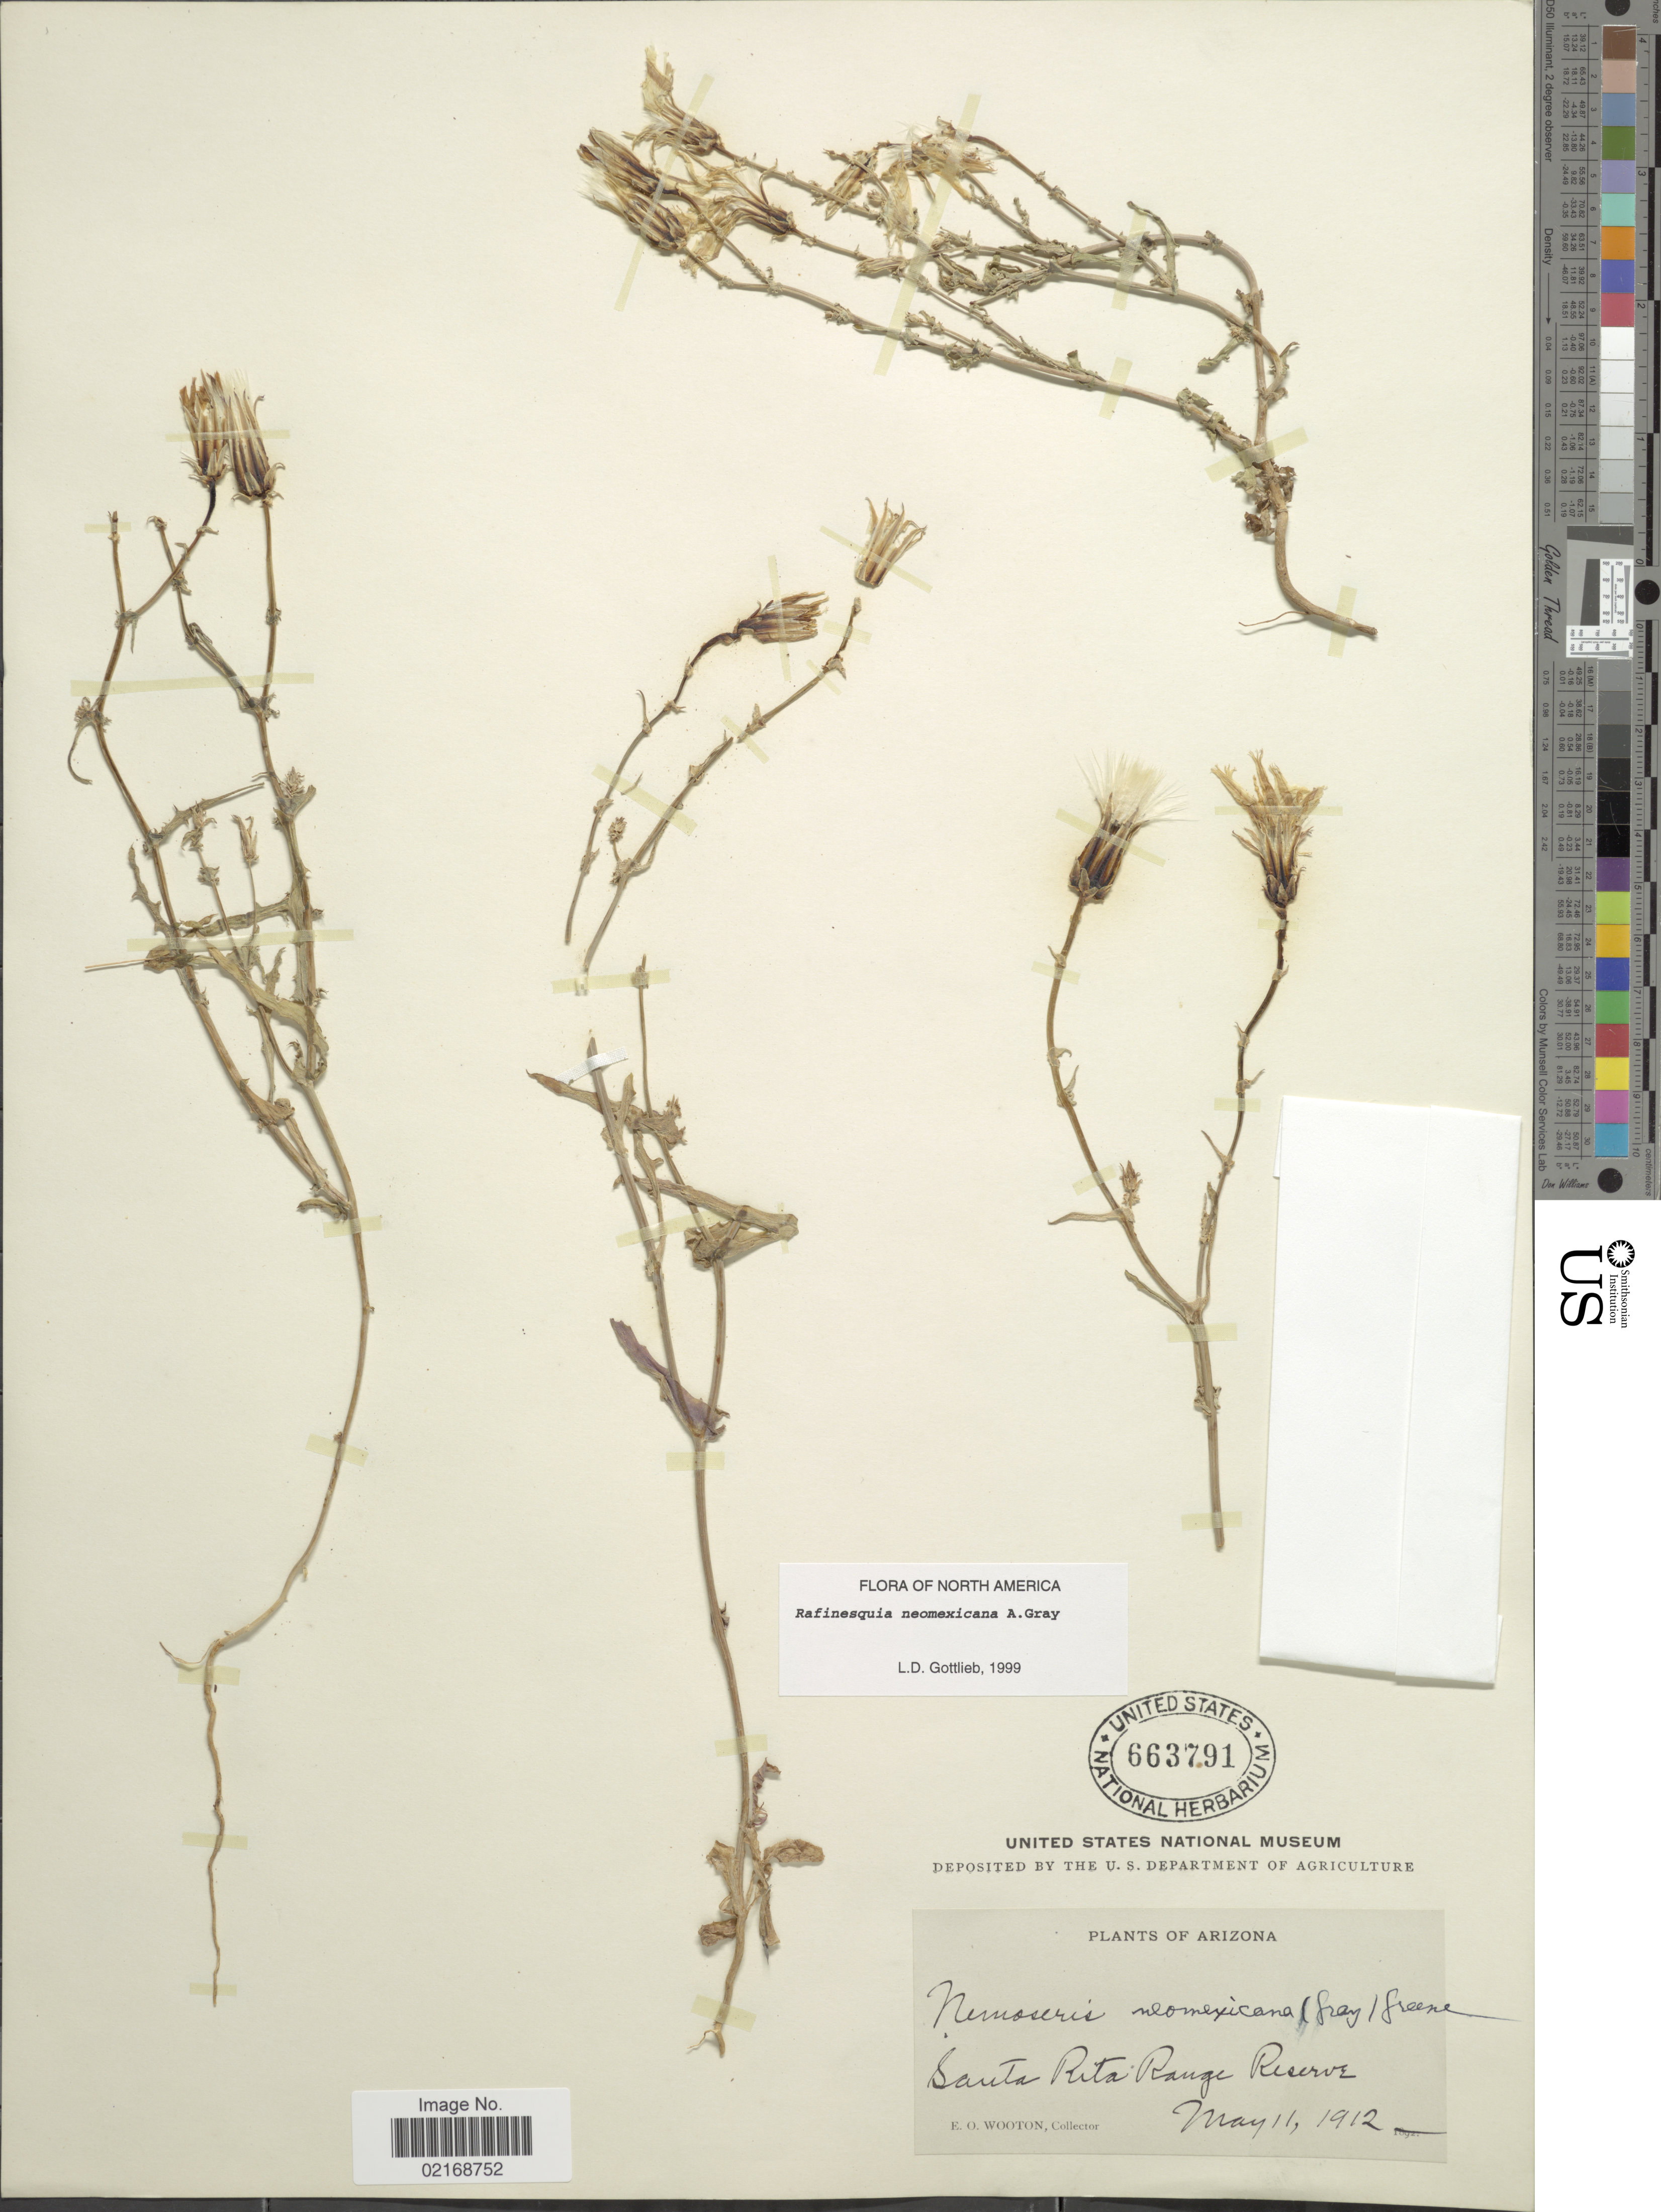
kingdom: Plantae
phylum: Tracheophyta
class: Magnoliopsida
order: Asterales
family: Asteraceae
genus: Rafinesquia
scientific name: Rafinesquia neomexicana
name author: A. Gray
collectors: E. O. Wooton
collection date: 1912-05-11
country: United States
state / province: Arizona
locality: Santa Rita Range Reserve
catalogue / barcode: US 663791